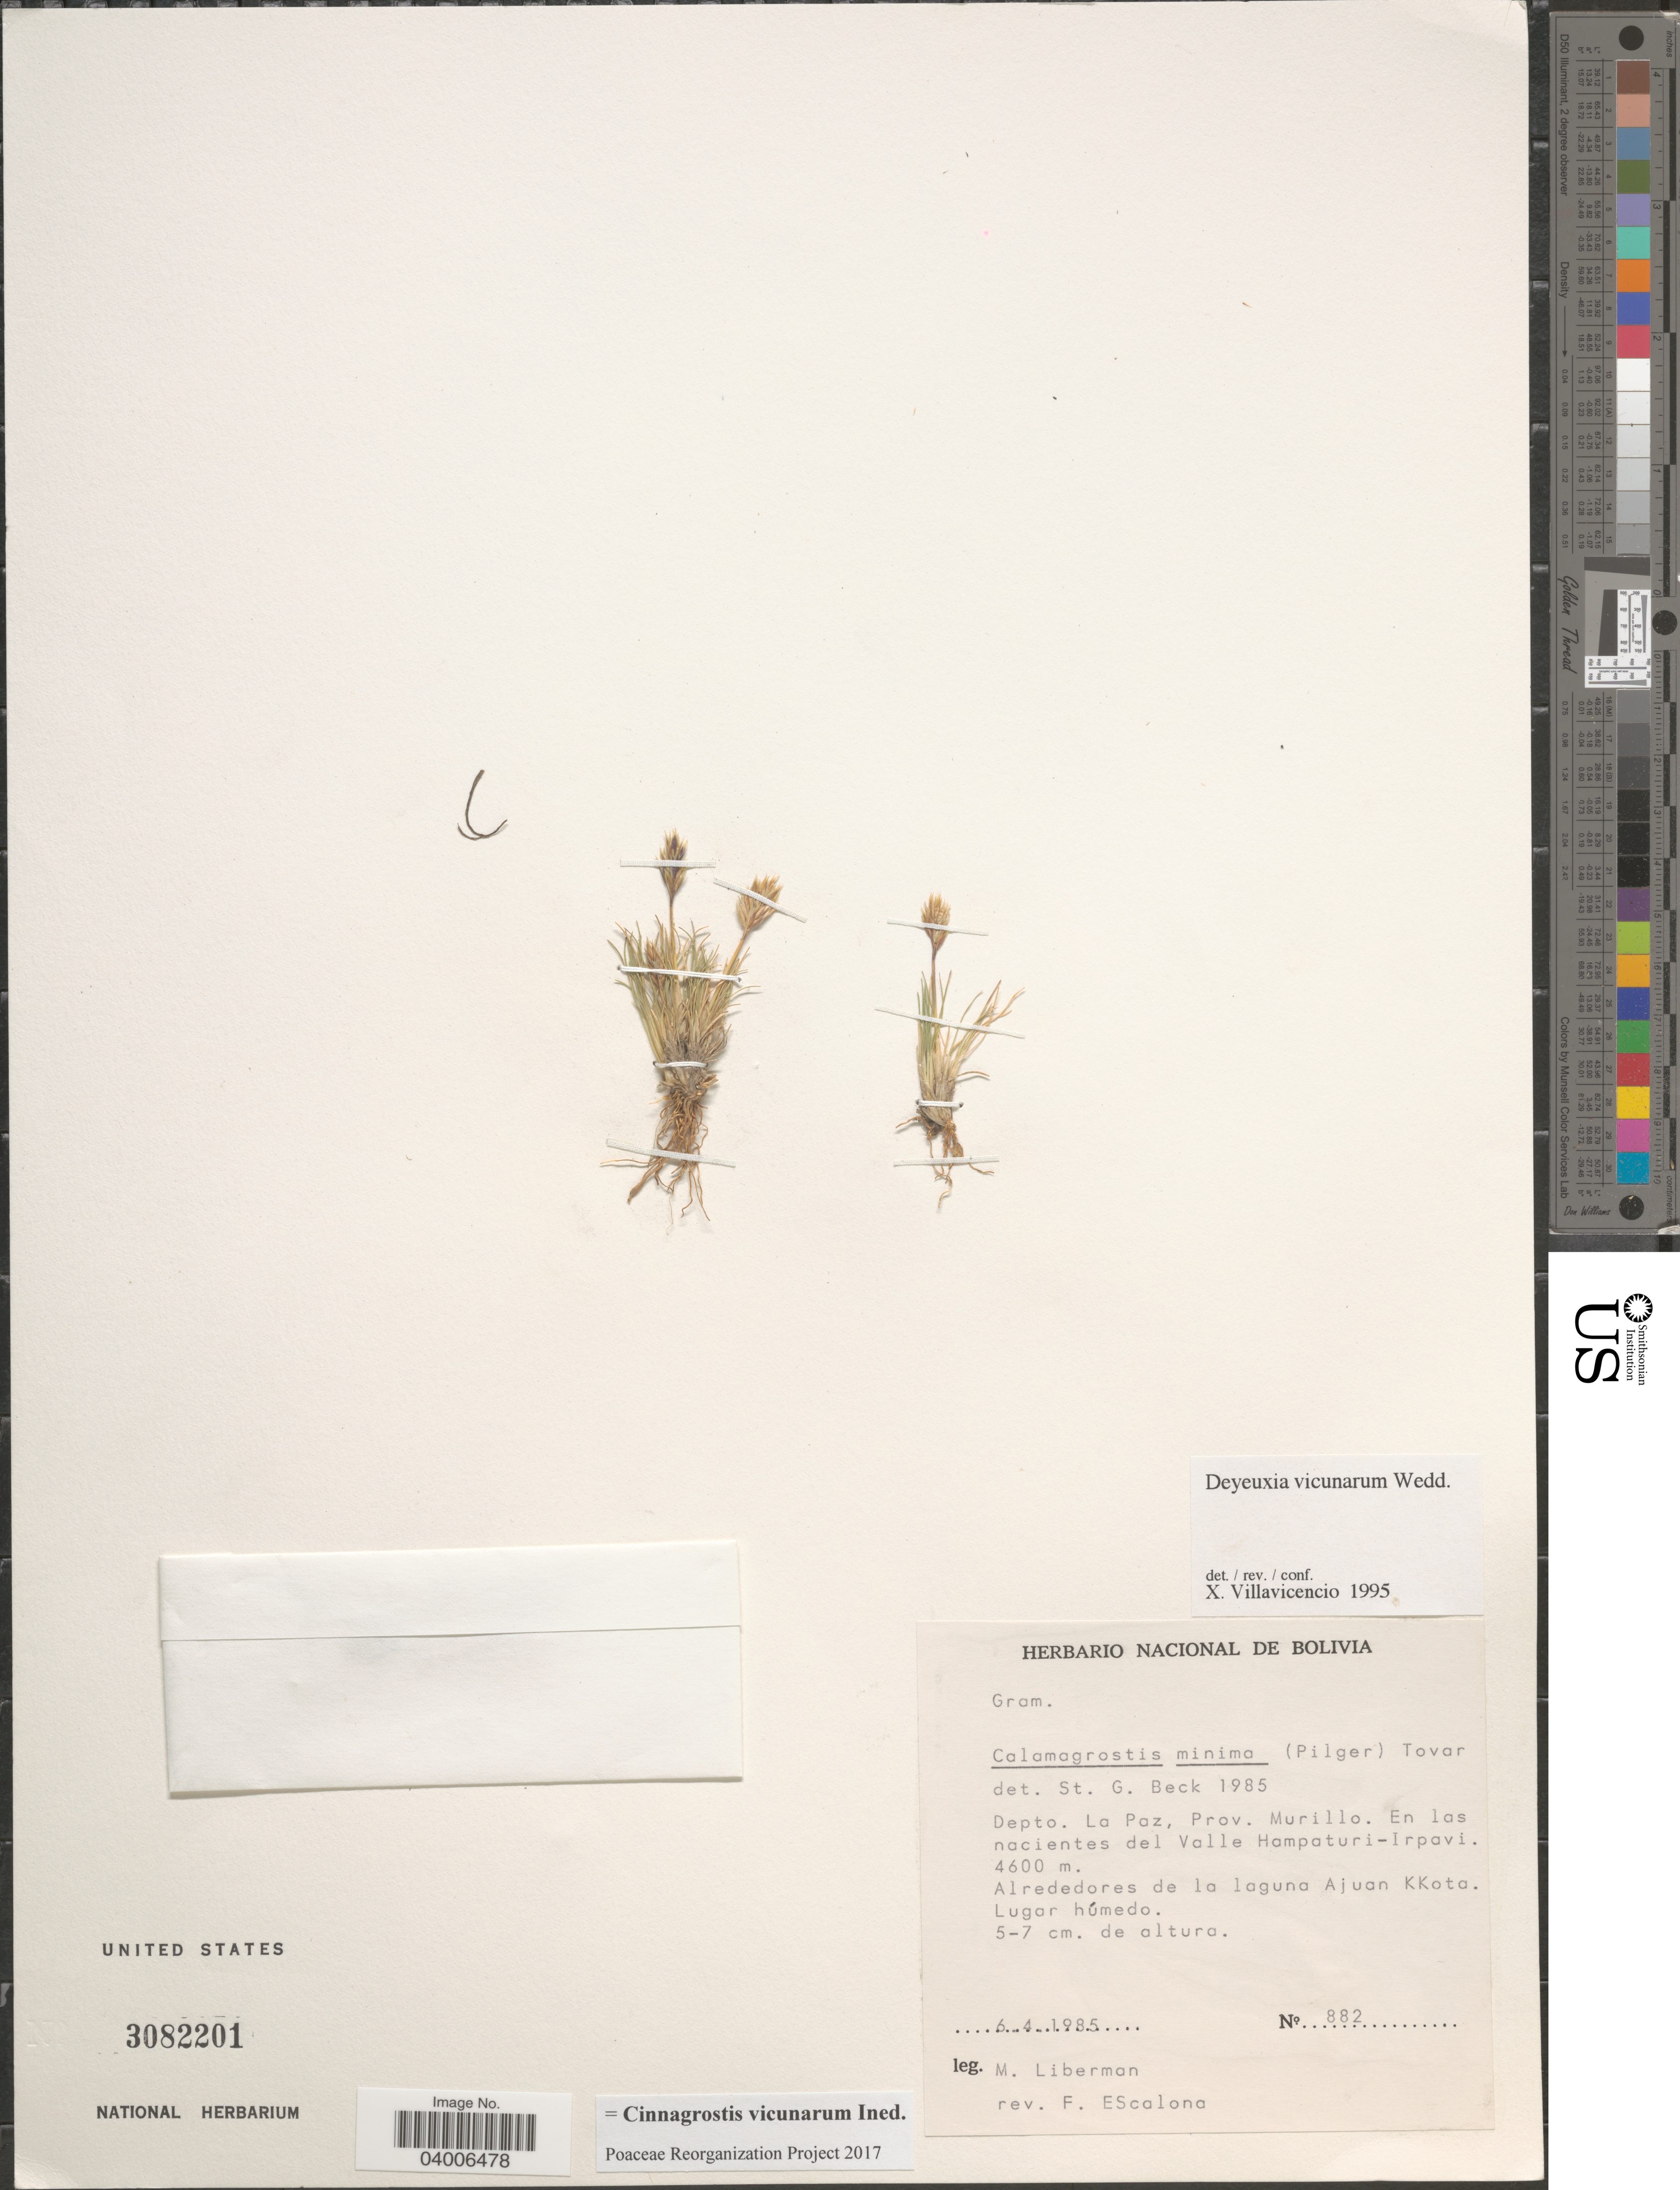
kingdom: Plantae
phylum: Tracheophyta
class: Liliopsida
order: Poales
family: Poaceae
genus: Cinnagrostis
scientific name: Cinnagrostis vicunarum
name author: (Wedd.) P.M. Peterson et al.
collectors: M. Liberman & F. Escalona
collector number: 882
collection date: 1985-04-06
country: Bolivia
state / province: La Paz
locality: Depto. La Paz, Prov. Murillo. En las nacientes del Valle Hampaturi-Irpavi. Alrededores de la laguna Ajuan KKota.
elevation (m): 4600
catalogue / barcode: US 3082201